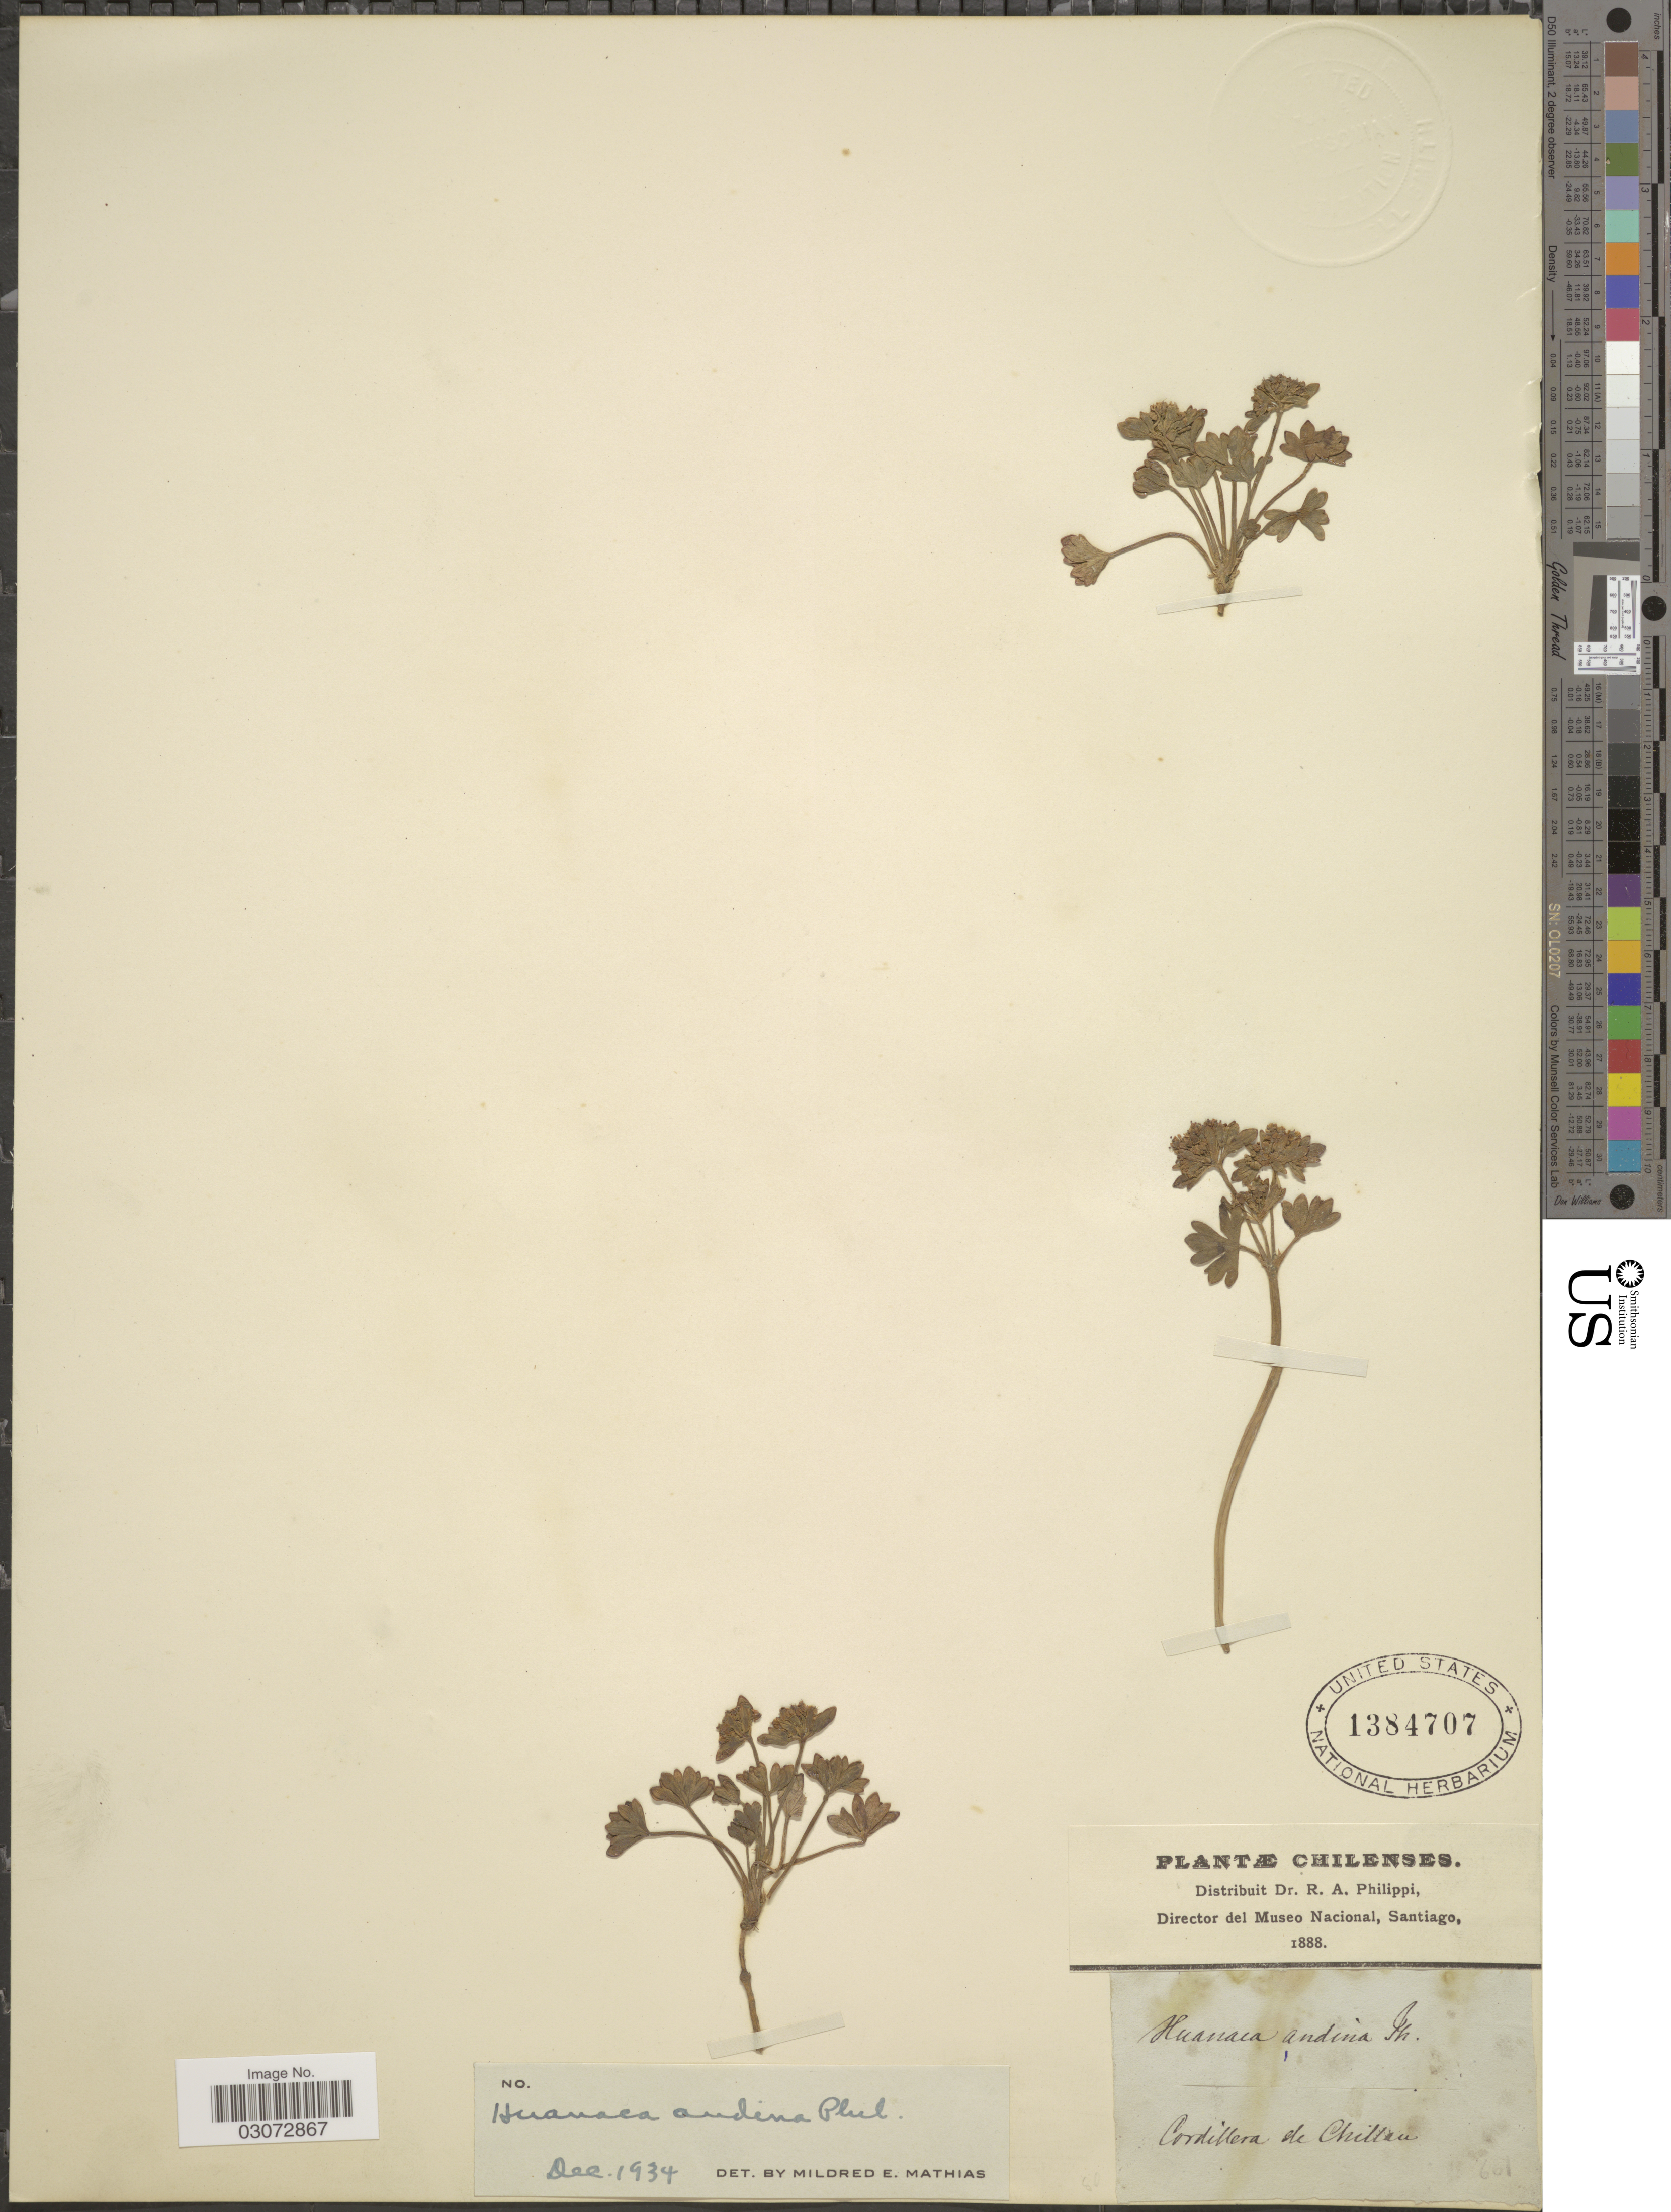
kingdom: Plantae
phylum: Tracheophyta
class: Magnoliopsida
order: Apiales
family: Apiaceae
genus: Huanaca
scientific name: Huanaca andina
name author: Phil.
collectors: ex. herb. R.A. Philippi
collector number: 661*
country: Chile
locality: Cordillera de Chillan.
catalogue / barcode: US 1384707